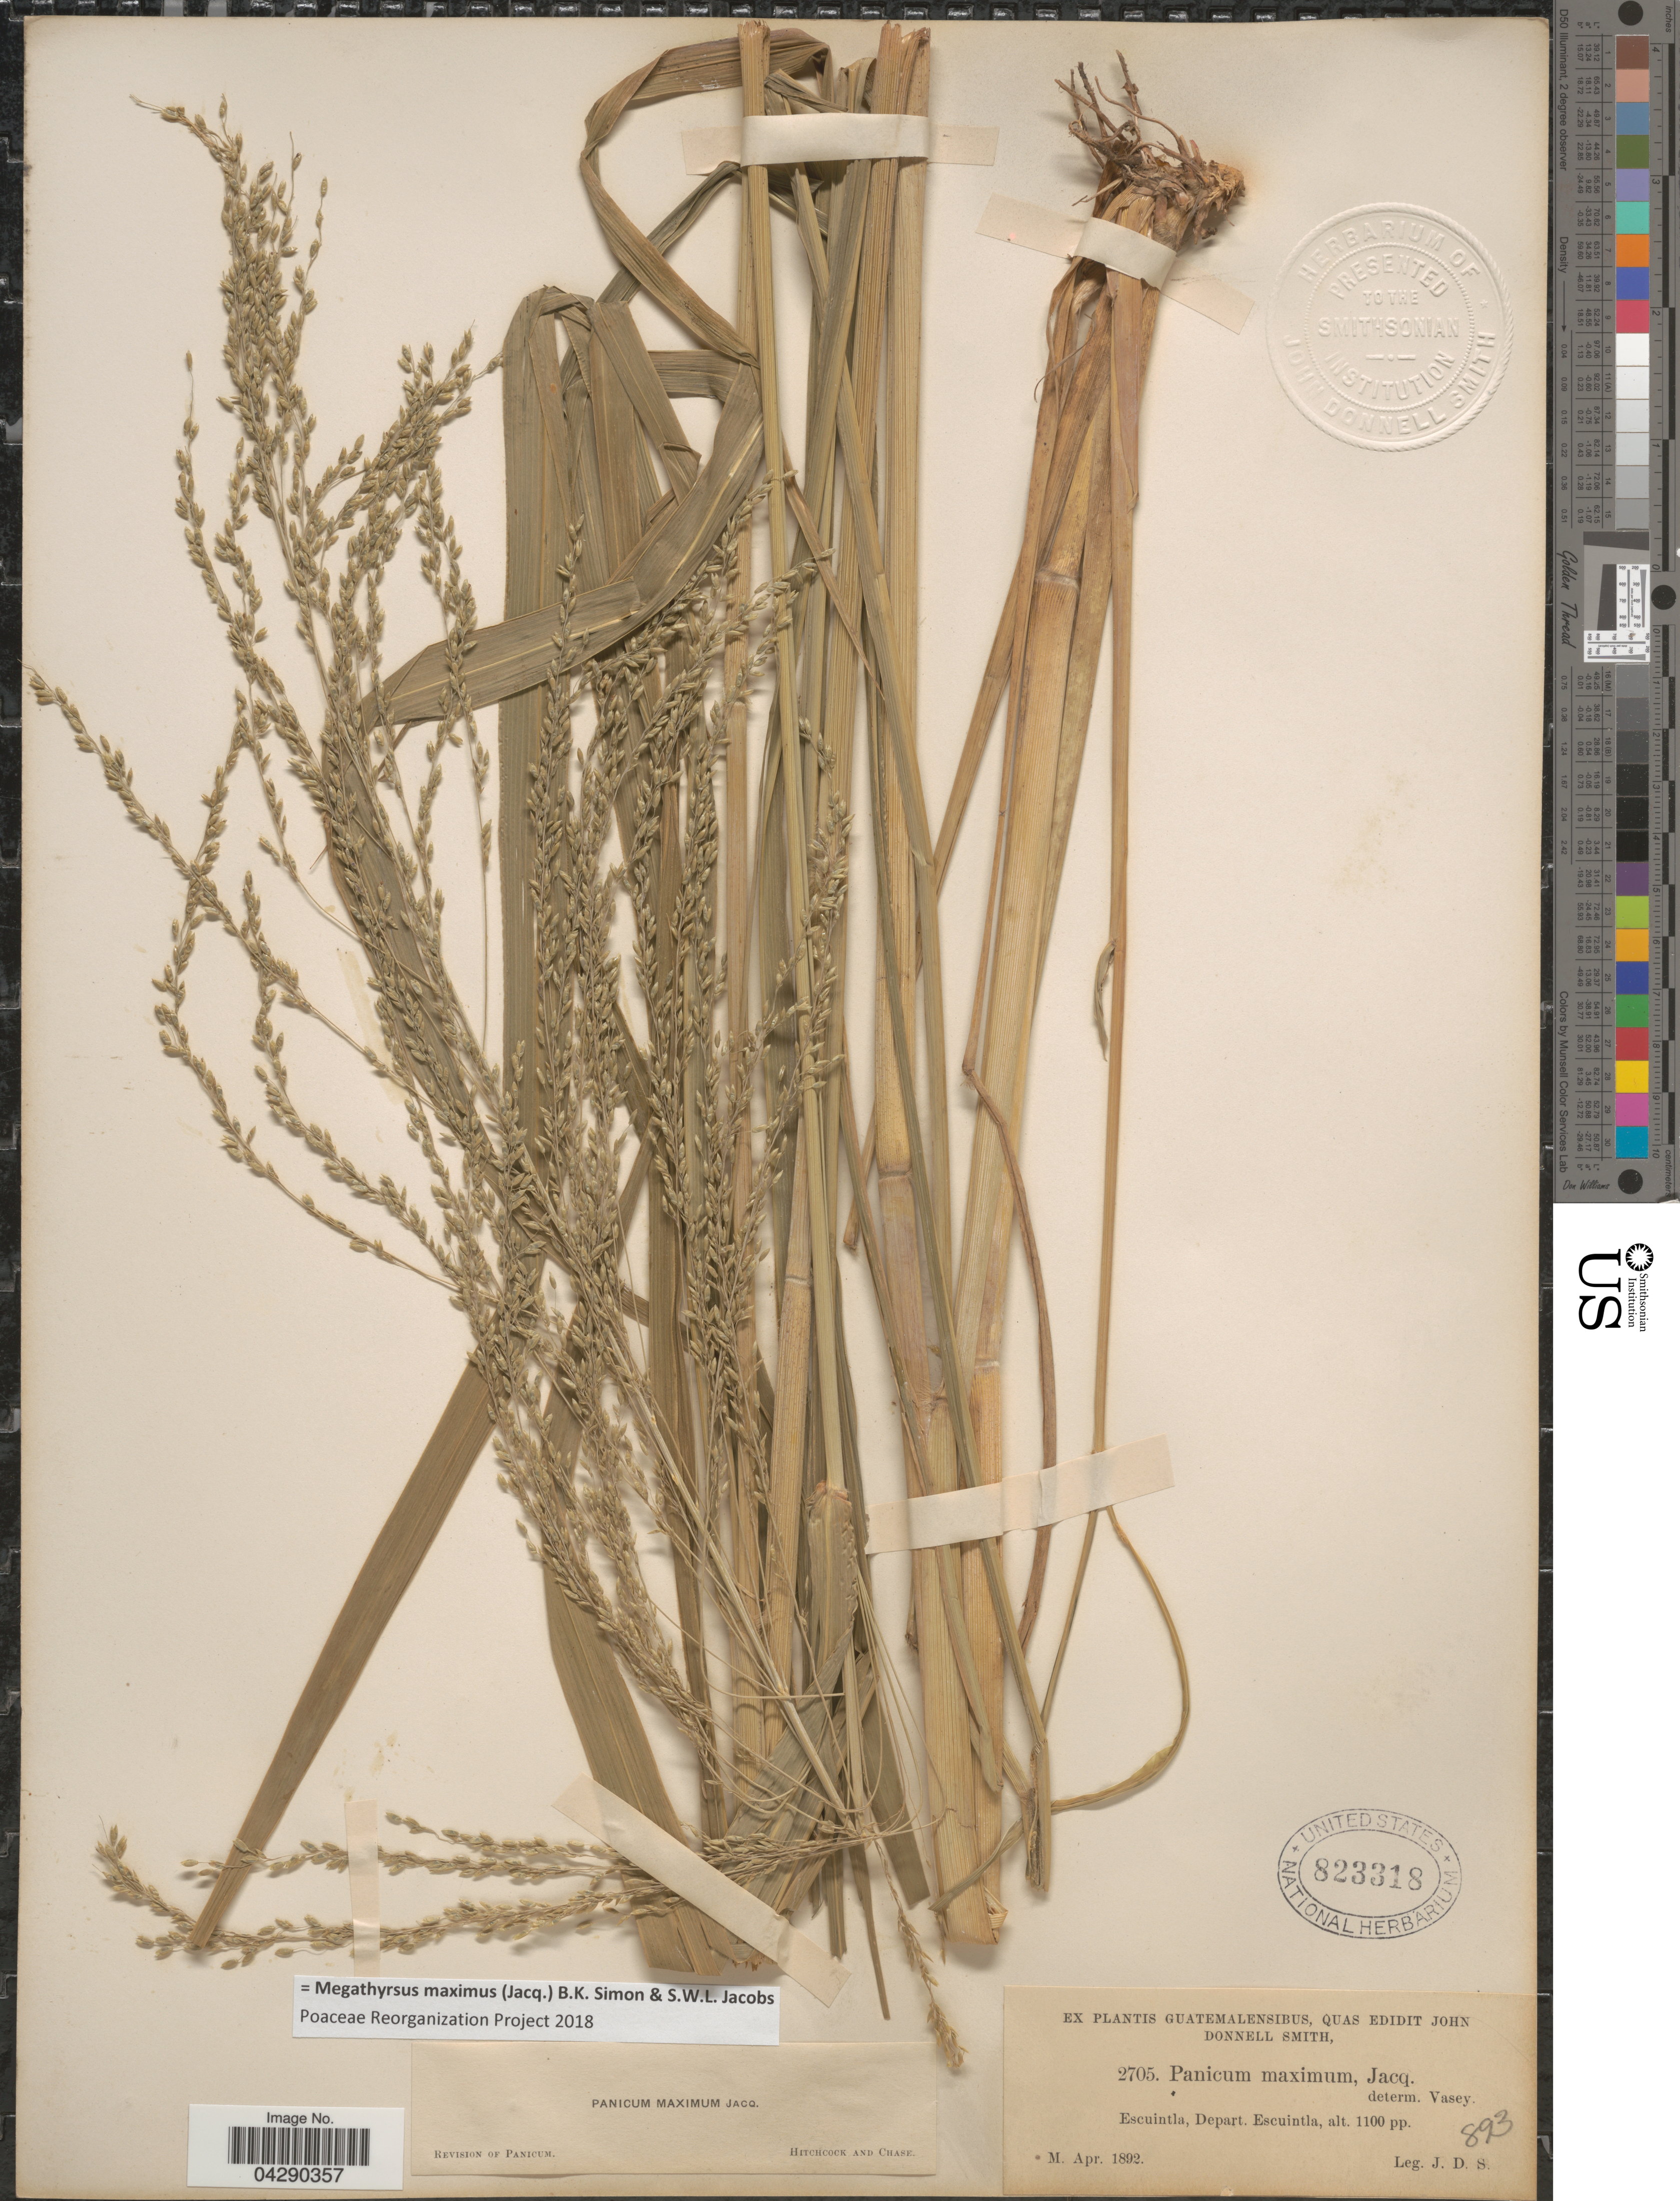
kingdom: Plantae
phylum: Tracheophyta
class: Liliopsida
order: Poales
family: Poaceae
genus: Megathyrsus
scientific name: Megathyrsus maximus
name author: (Jacq.) B.K. Simon & S.W.L. Jacobs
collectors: J. Donnell Smith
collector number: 2705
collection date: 1892-04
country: Guatemala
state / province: Escuintla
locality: Escuintla, Depart. Escuintla.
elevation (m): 335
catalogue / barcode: US 823318